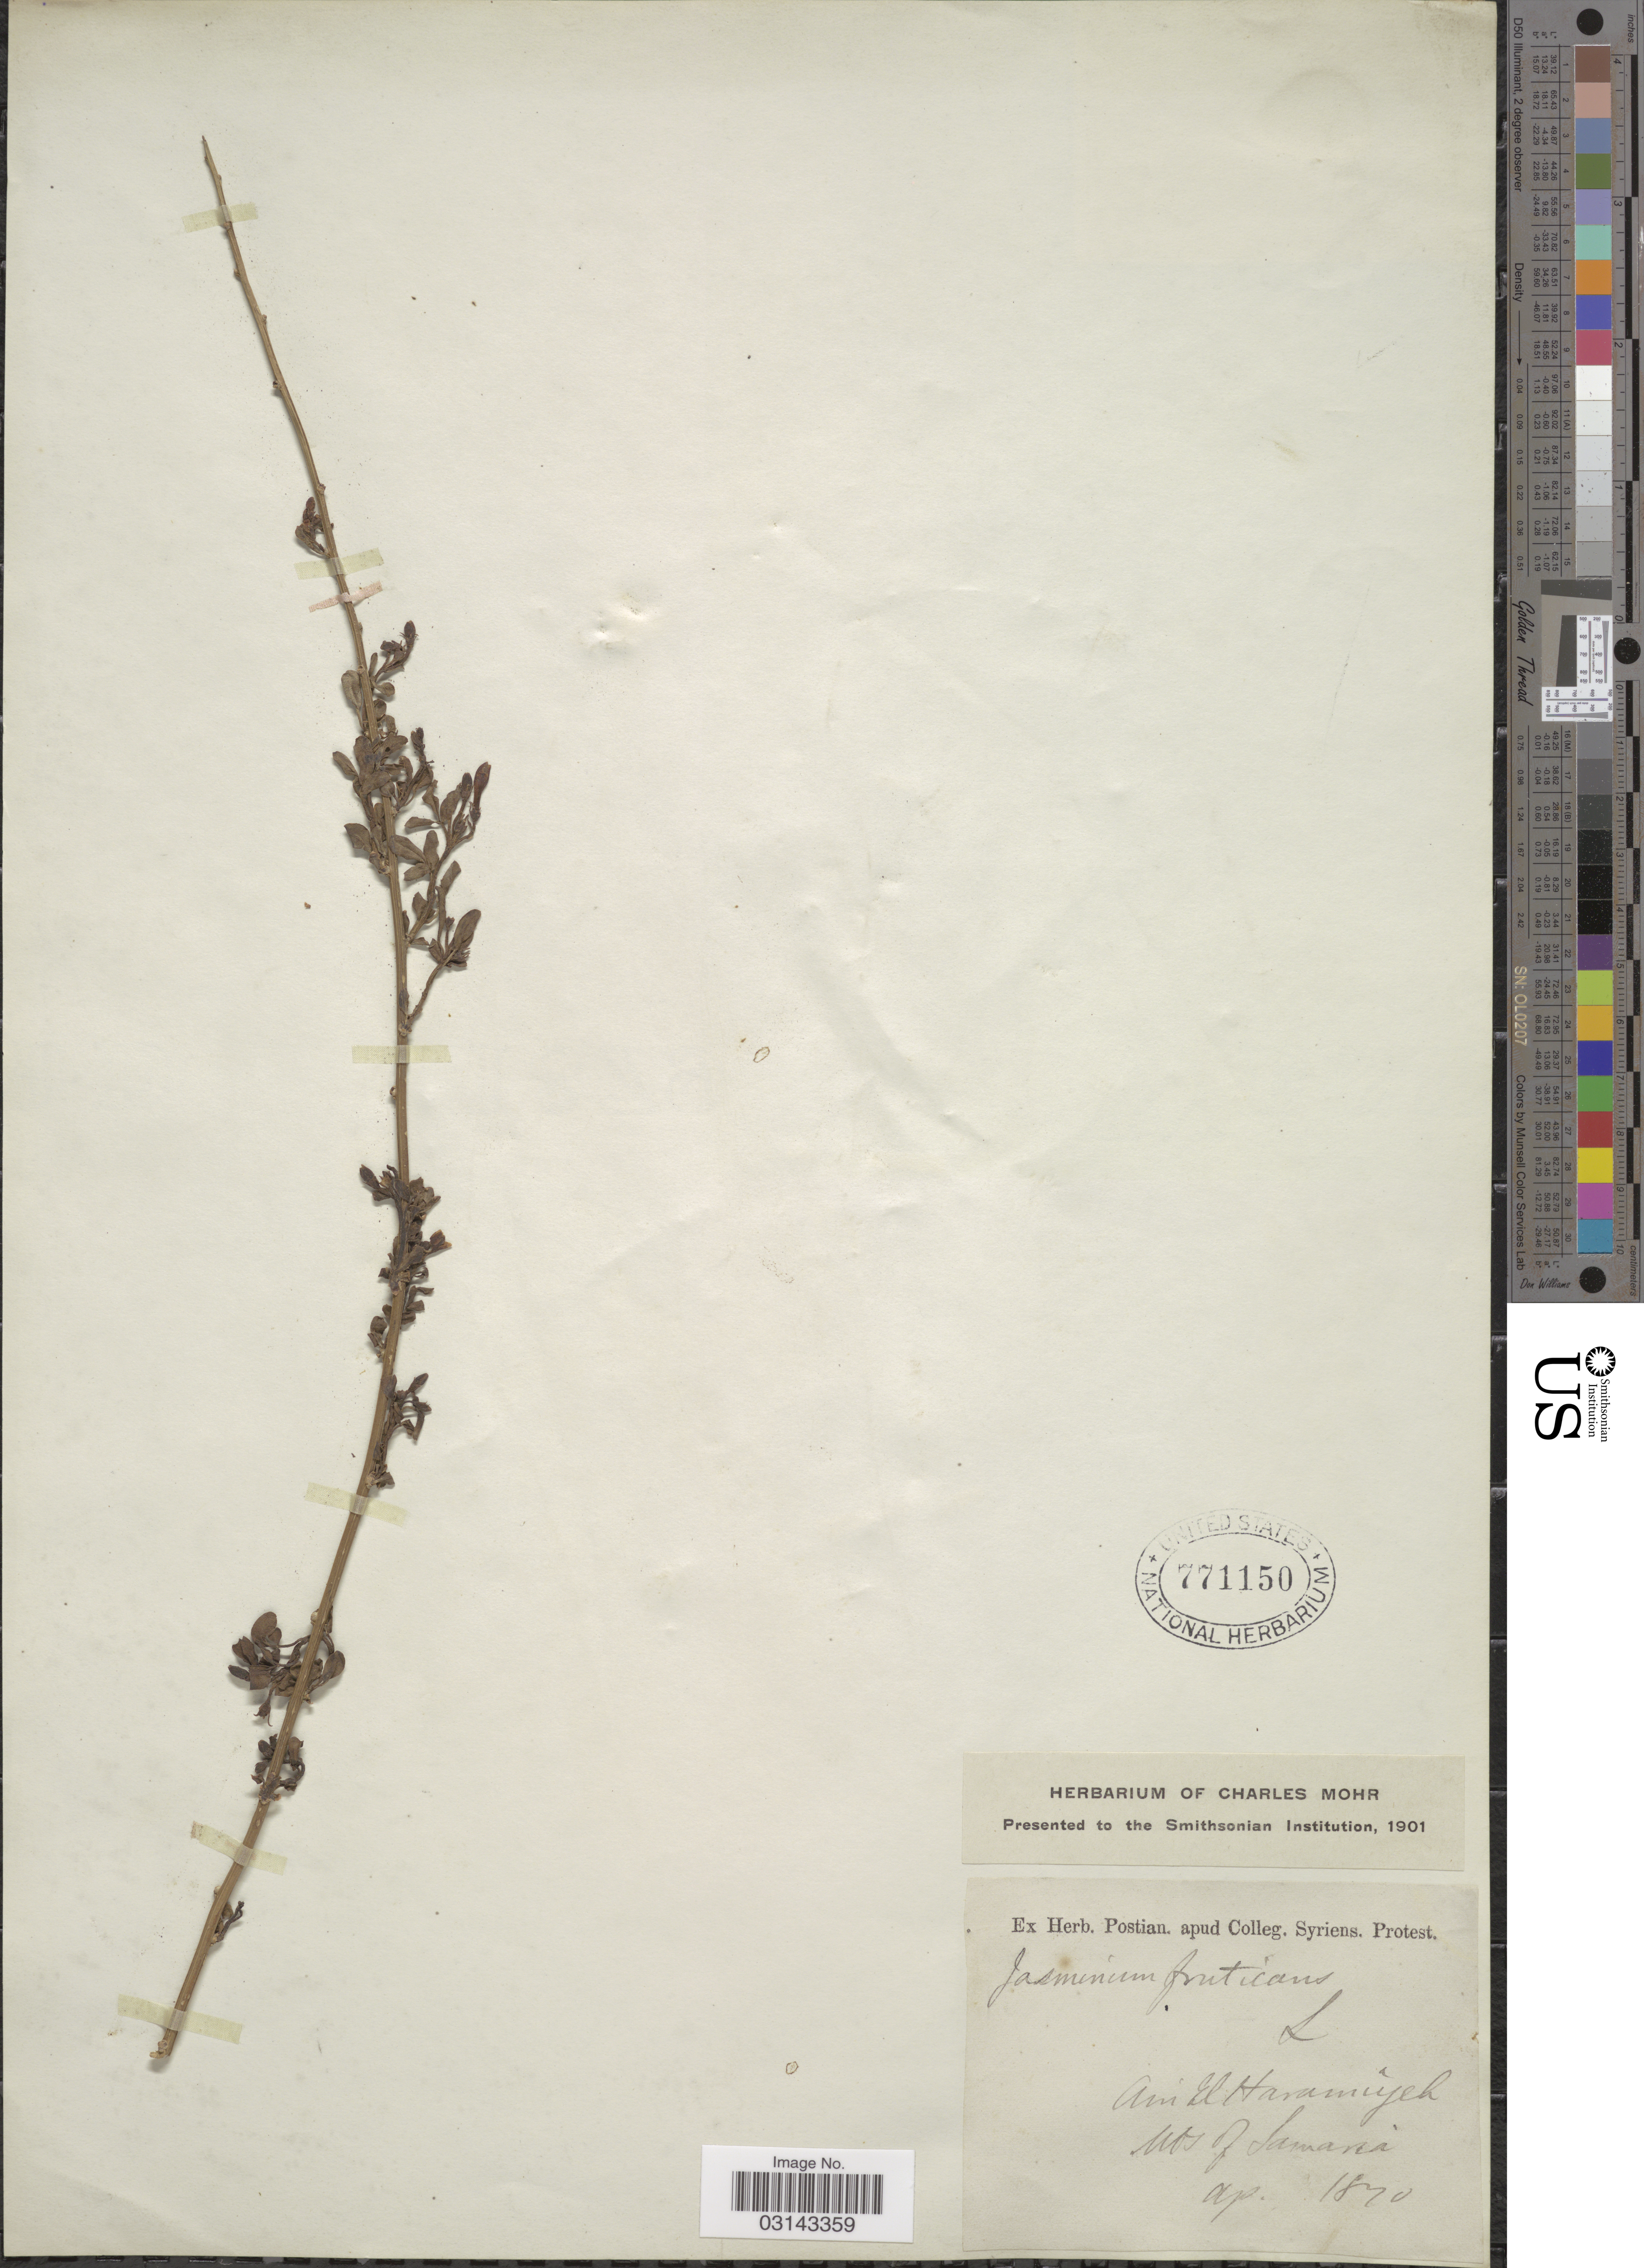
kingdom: Plantae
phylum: Tracheophyta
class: Magnoliopsida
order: Lamiales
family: Oleaceae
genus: Jasminum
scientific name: Jasminum fruticans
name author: L.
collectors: ex herb. Postian. apud Colleg. Syriens. Protest. USE "Fannie P. A. Shepard" (10308853) AS PRIMARY COLLECTOR INSTEAD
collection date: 1870-04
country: Israel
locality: Am El Haramîyeh Mts. of Samaría.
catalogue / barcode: US 771150